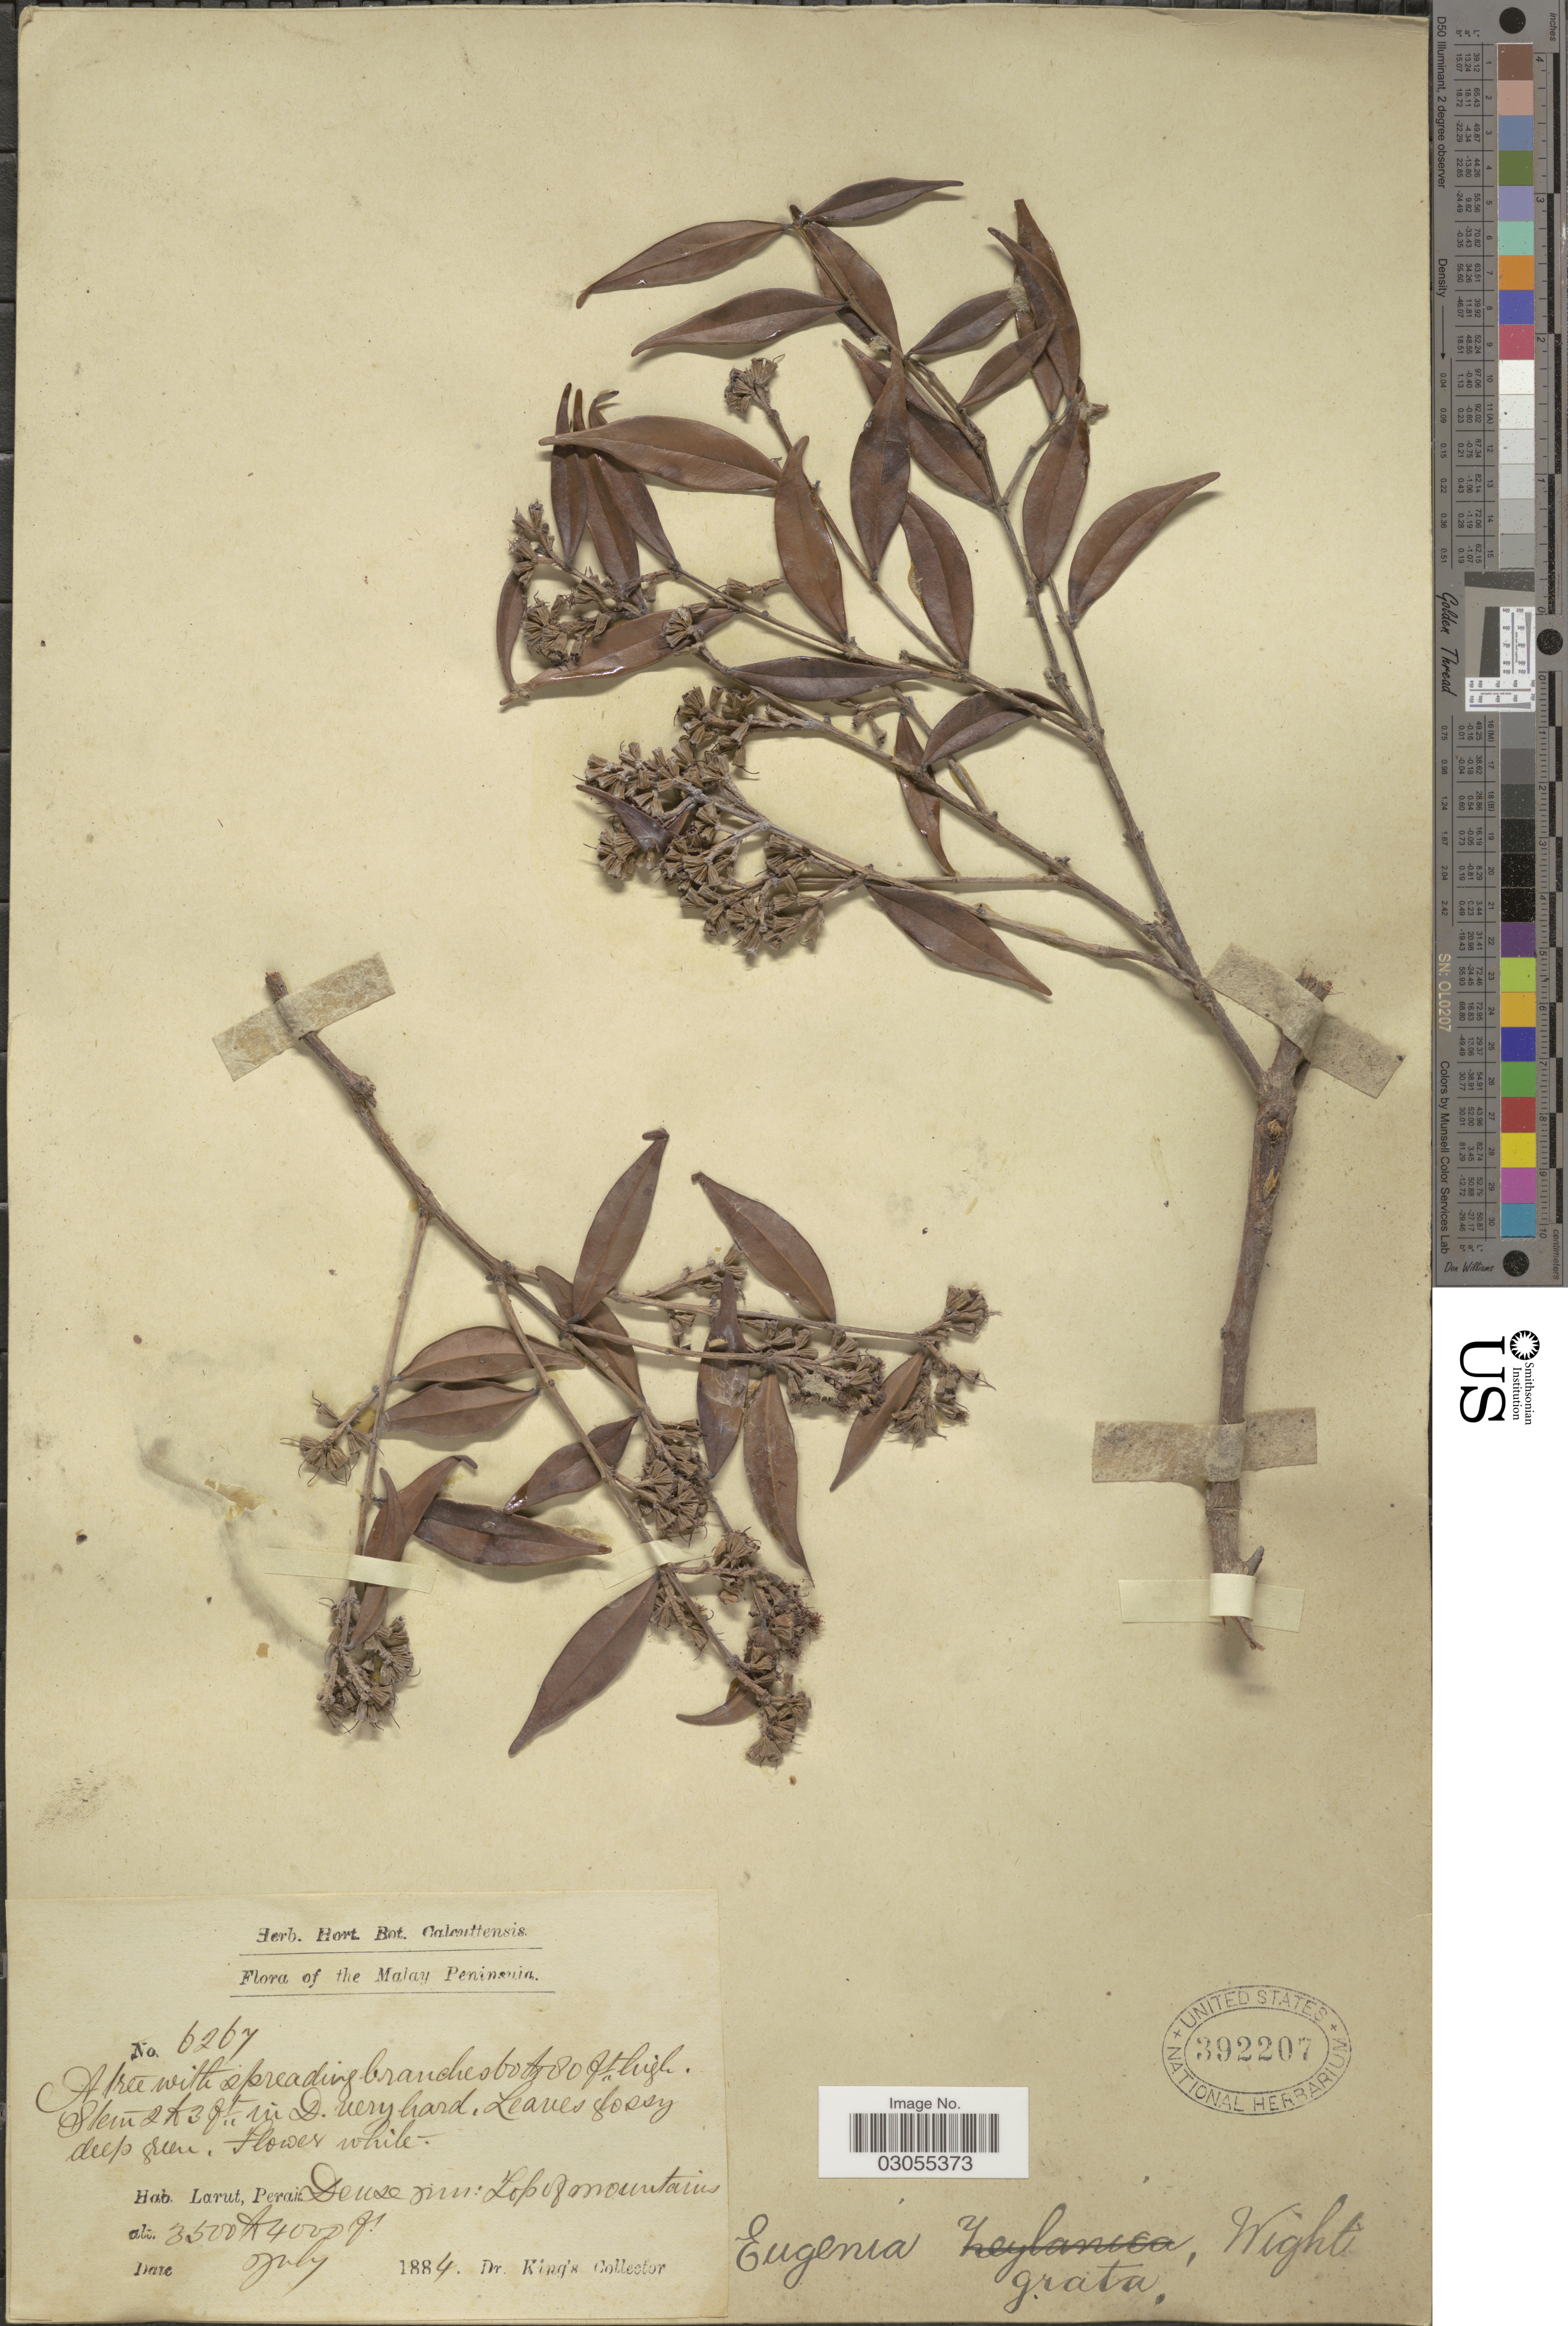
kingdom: Plantae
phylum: Tracheophyta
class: Magnoliopsida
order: Myrtales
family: Myrtaceae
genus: Syzygium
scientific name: Syzygium antisepticum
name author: (Blume) Merr. & L.M. Perry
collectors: Dr. King's collector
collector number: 6267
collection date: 1884-07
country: Malaysia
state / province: Perak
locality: The Malay Peninsula. Larut. Dense jun: top of mountains.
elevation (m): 1067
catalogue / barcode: US 392207